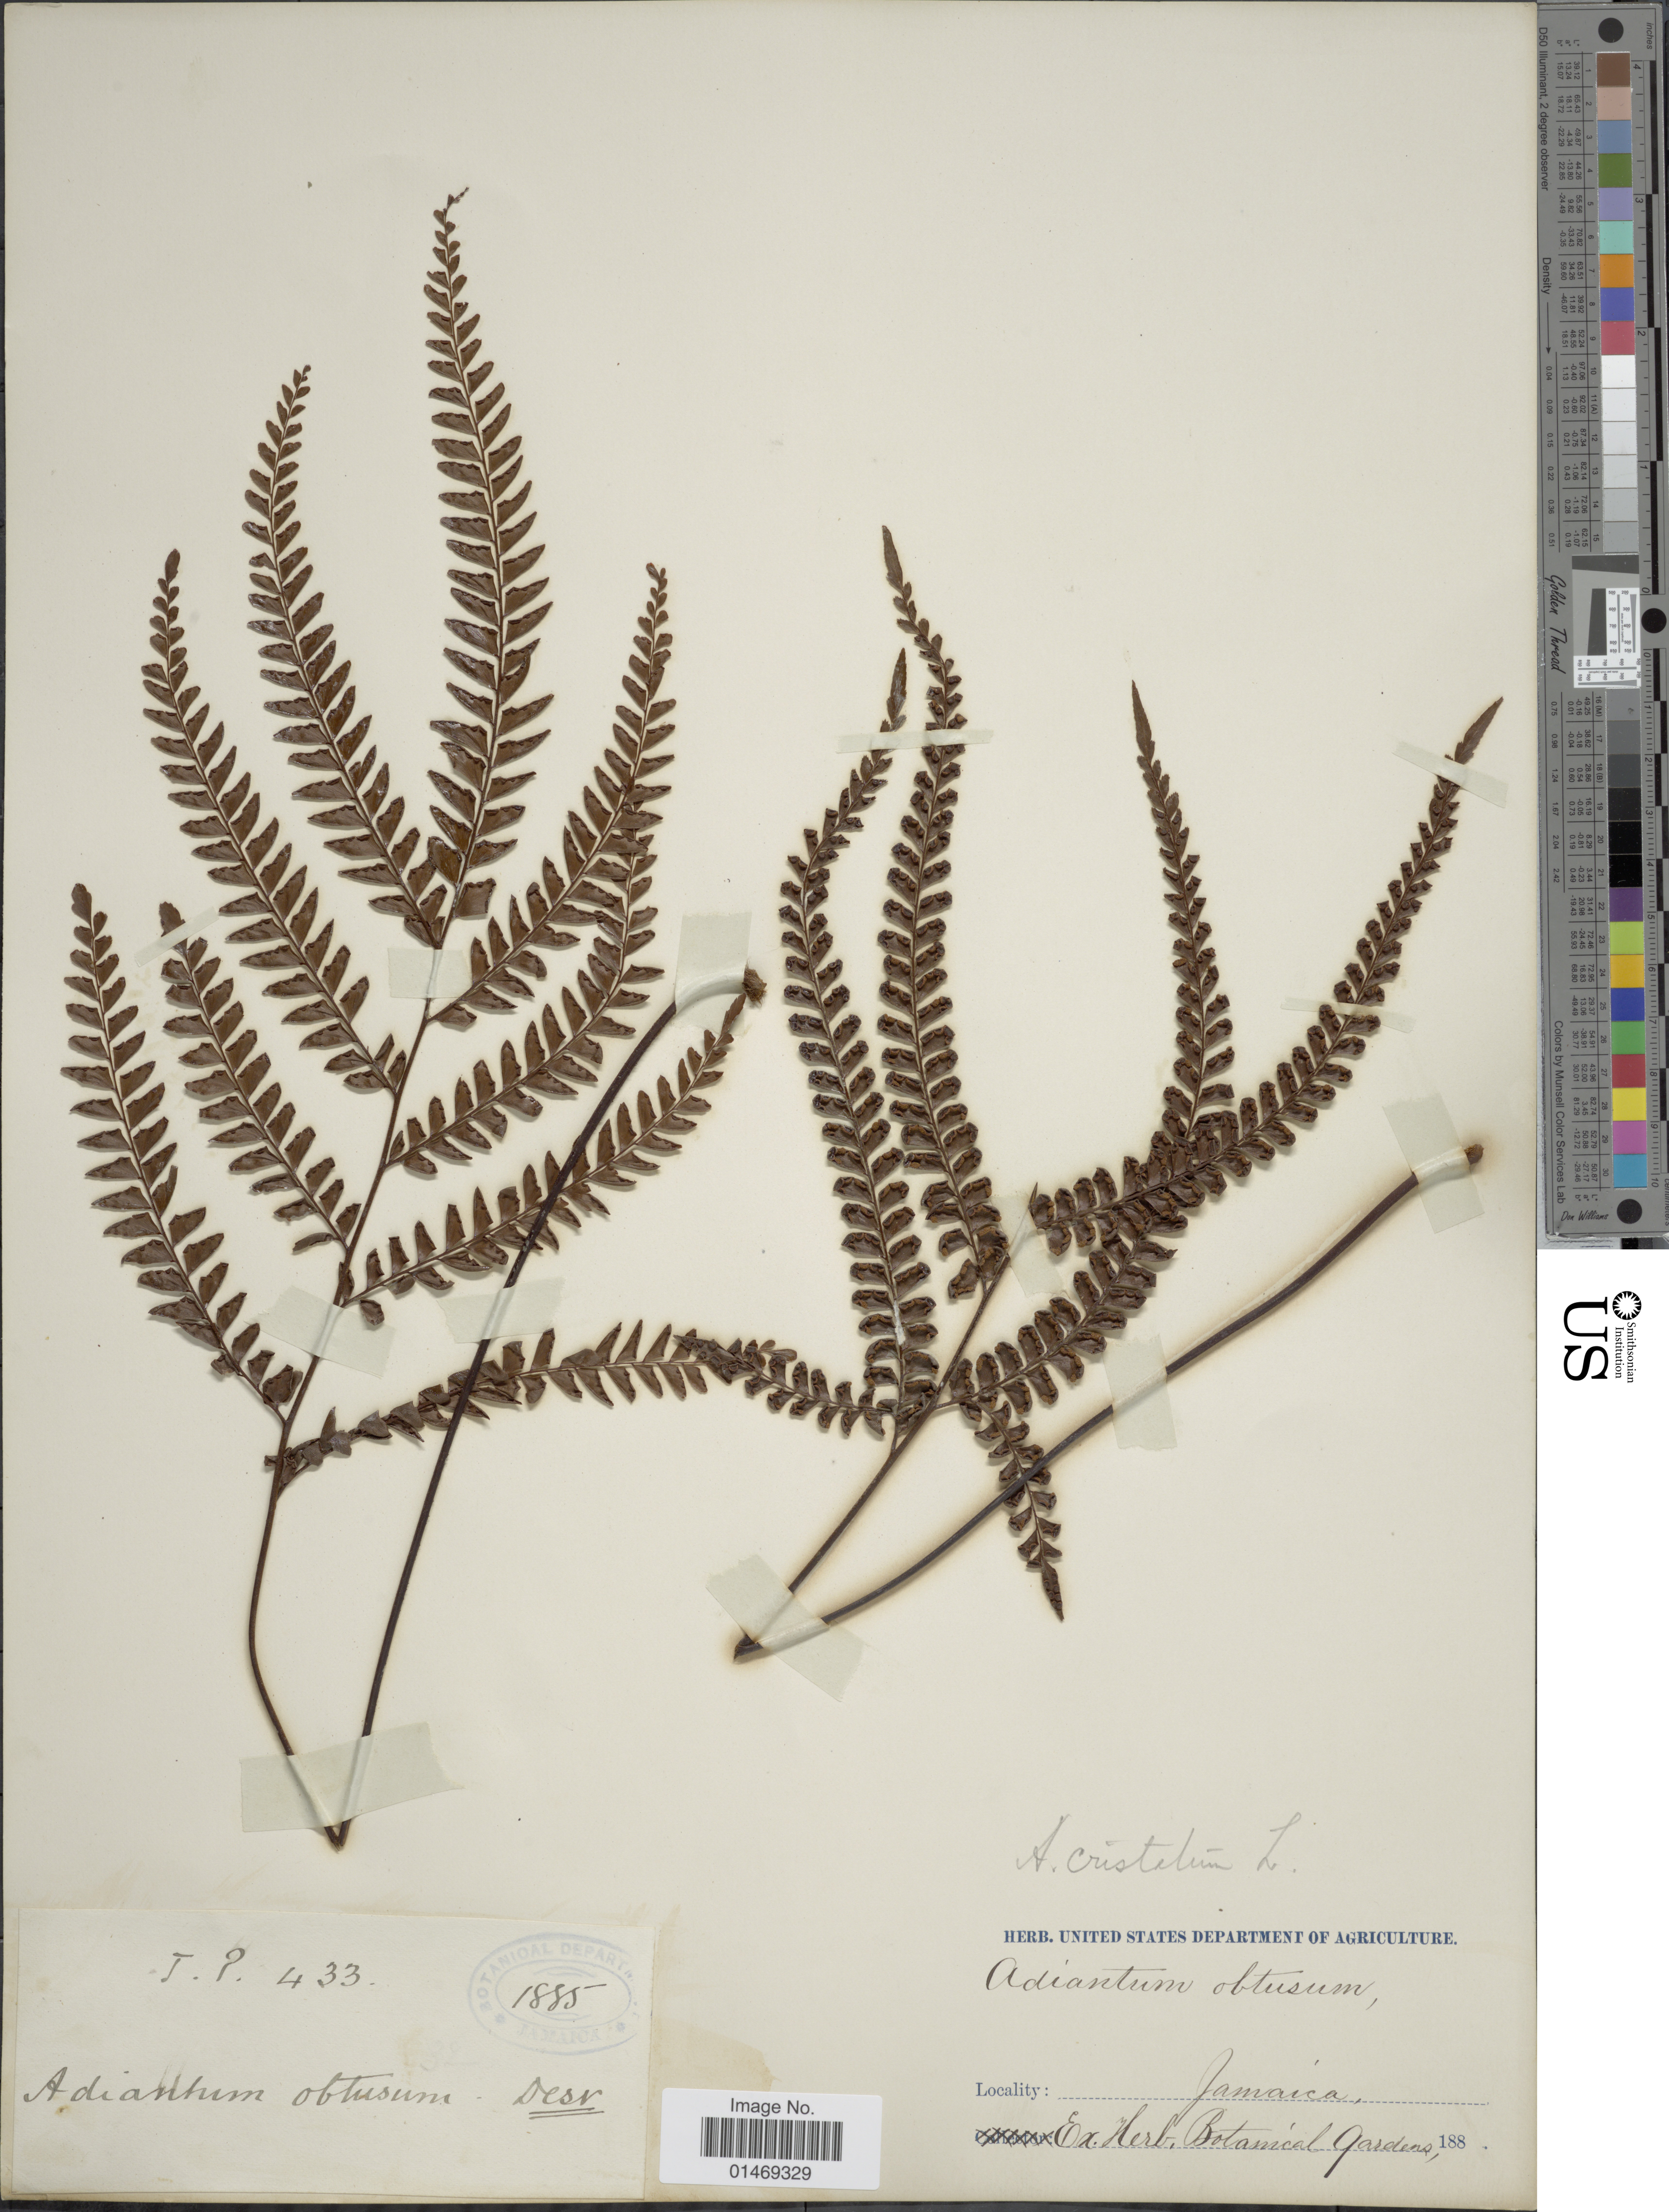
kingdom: Plantae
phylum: Tracheophyta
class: Polypodiopsida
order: Polypodiales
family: Pteridaceae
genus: Adiantum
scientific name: Adiantum pyramidale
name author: (L.) Willd.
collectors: J.P.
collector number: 433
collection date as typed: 188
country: Jamaica